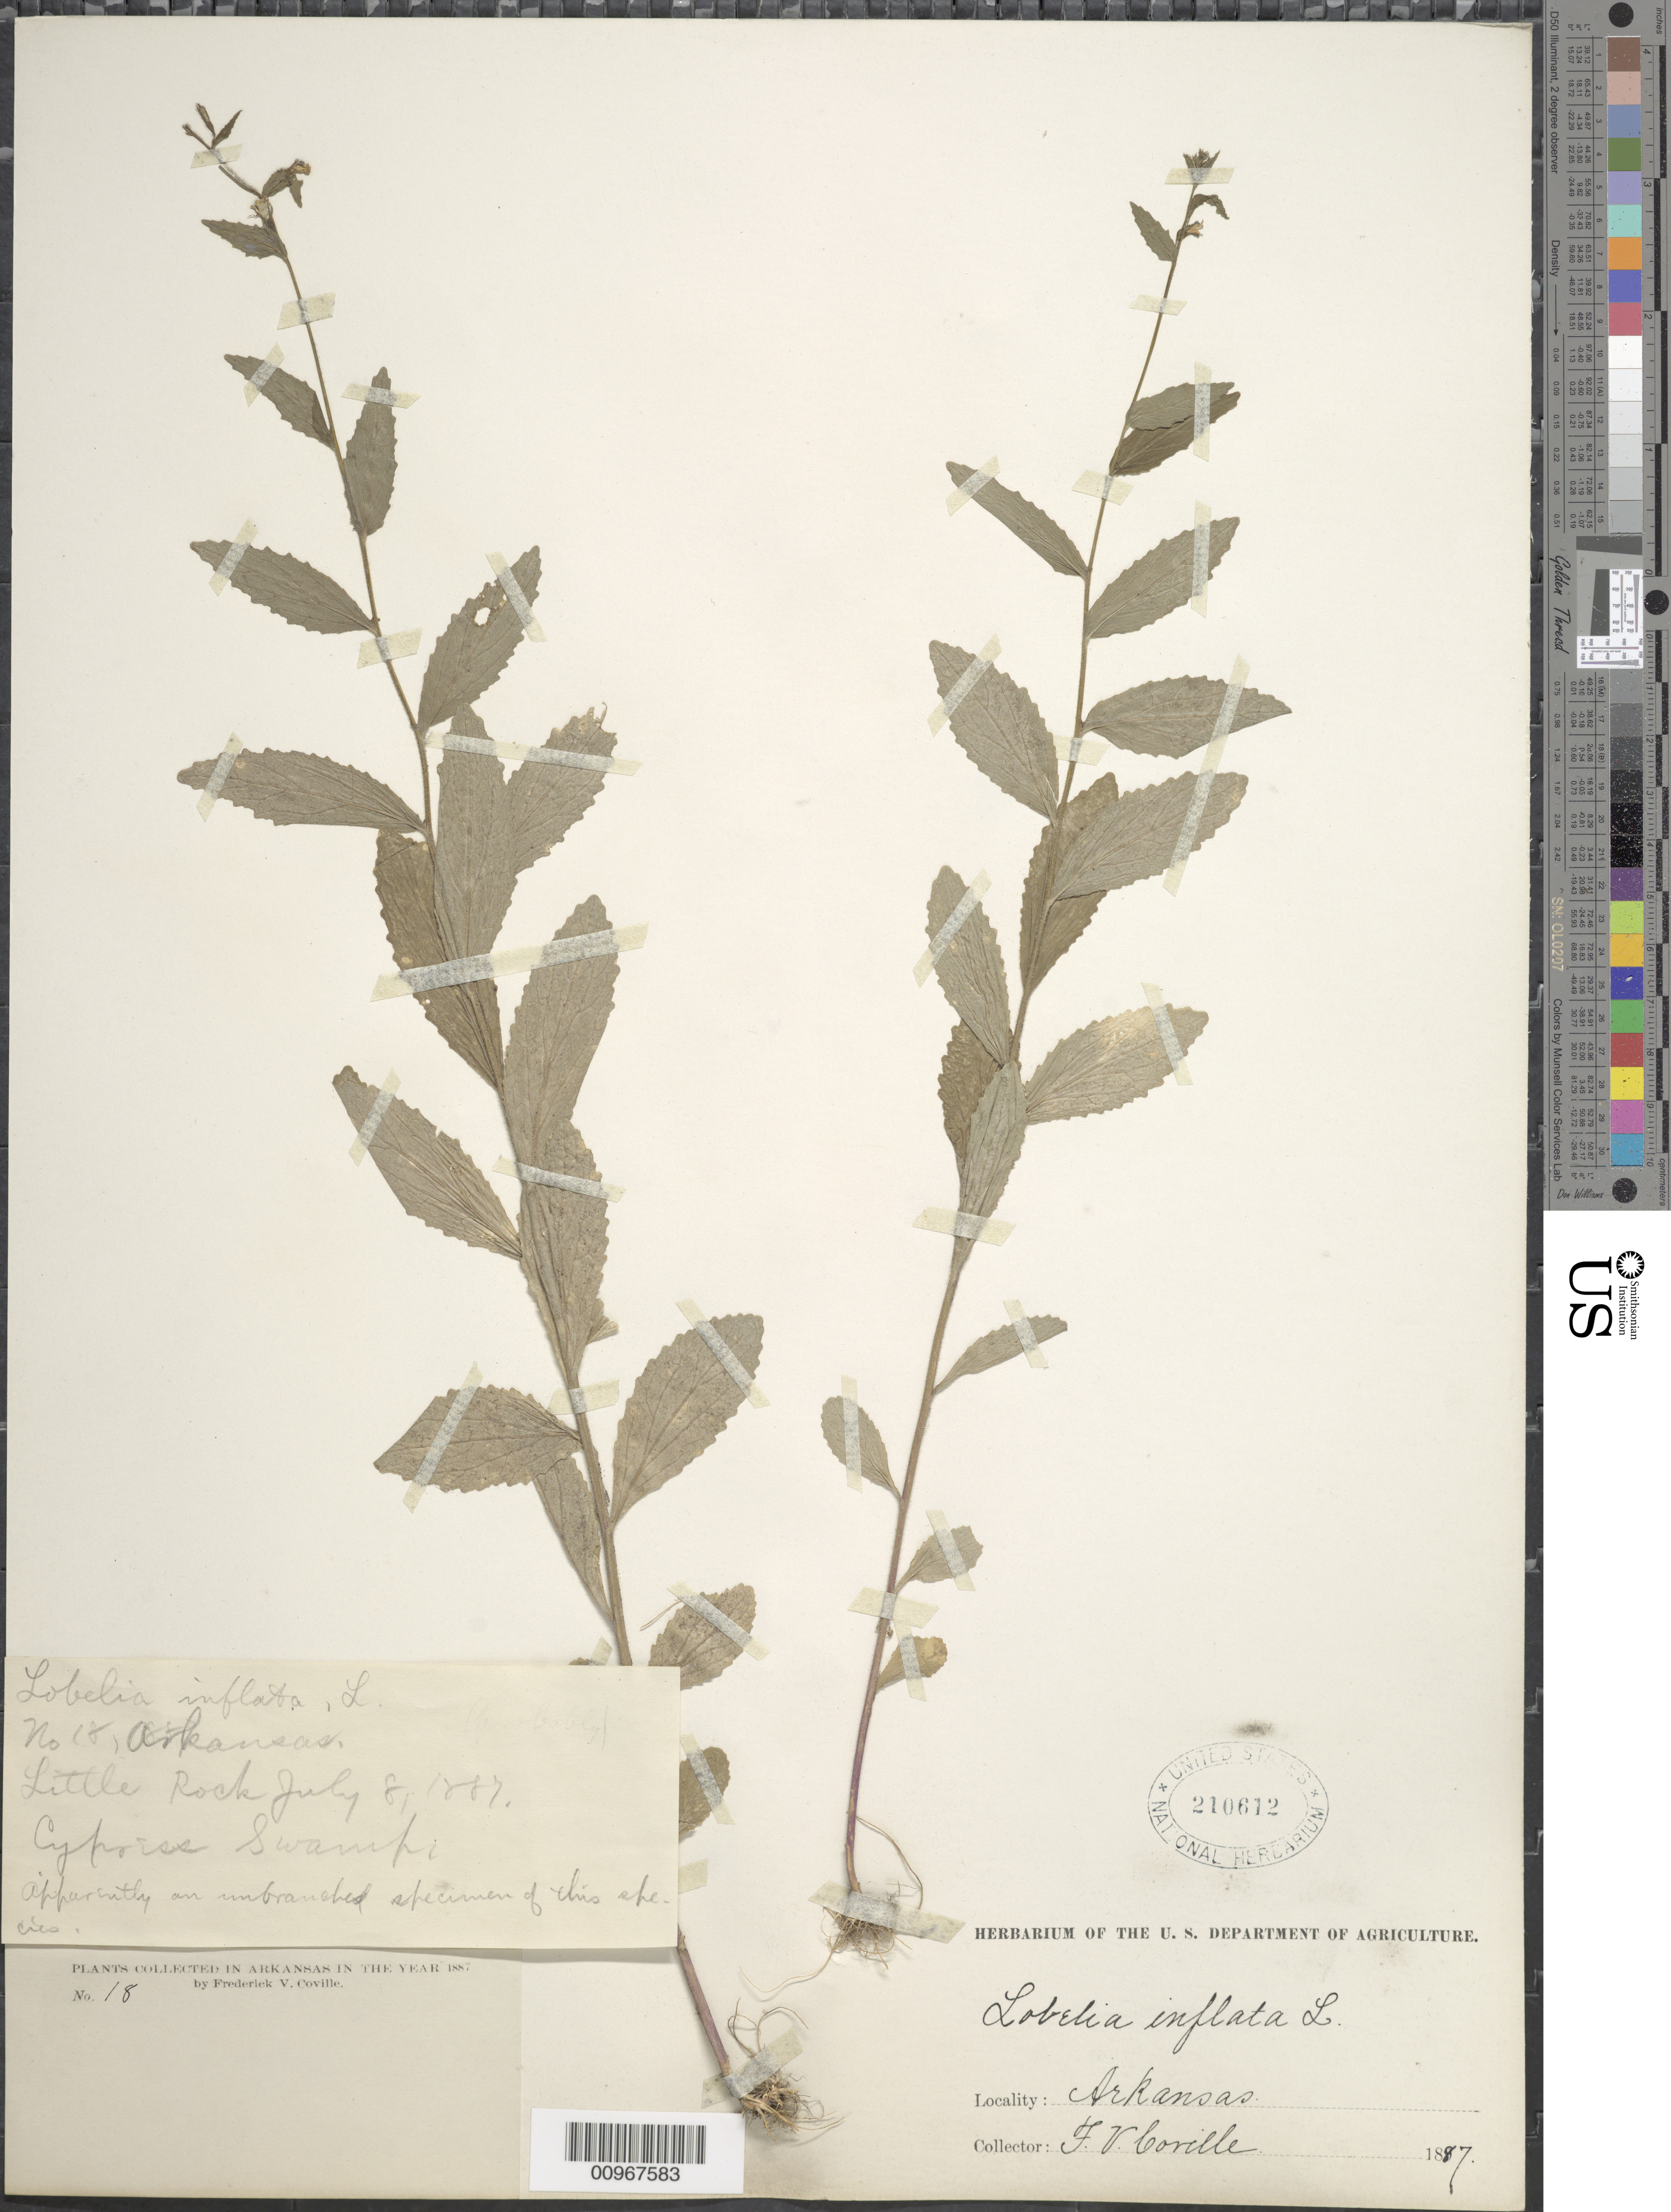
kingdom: Plantae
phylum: Tracheophyta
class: Magnoliopsida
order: Asterales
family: Campanulaceae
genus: Lobelia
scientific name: Lobelia inflata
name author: L.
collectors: F. V. Coville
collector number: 18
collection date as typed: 08 Jul 1887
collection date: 1887-07-08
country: United States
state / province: Arkansas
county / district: Pulaski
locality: Little Rock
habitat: cypress swamp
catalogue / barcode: US 210612